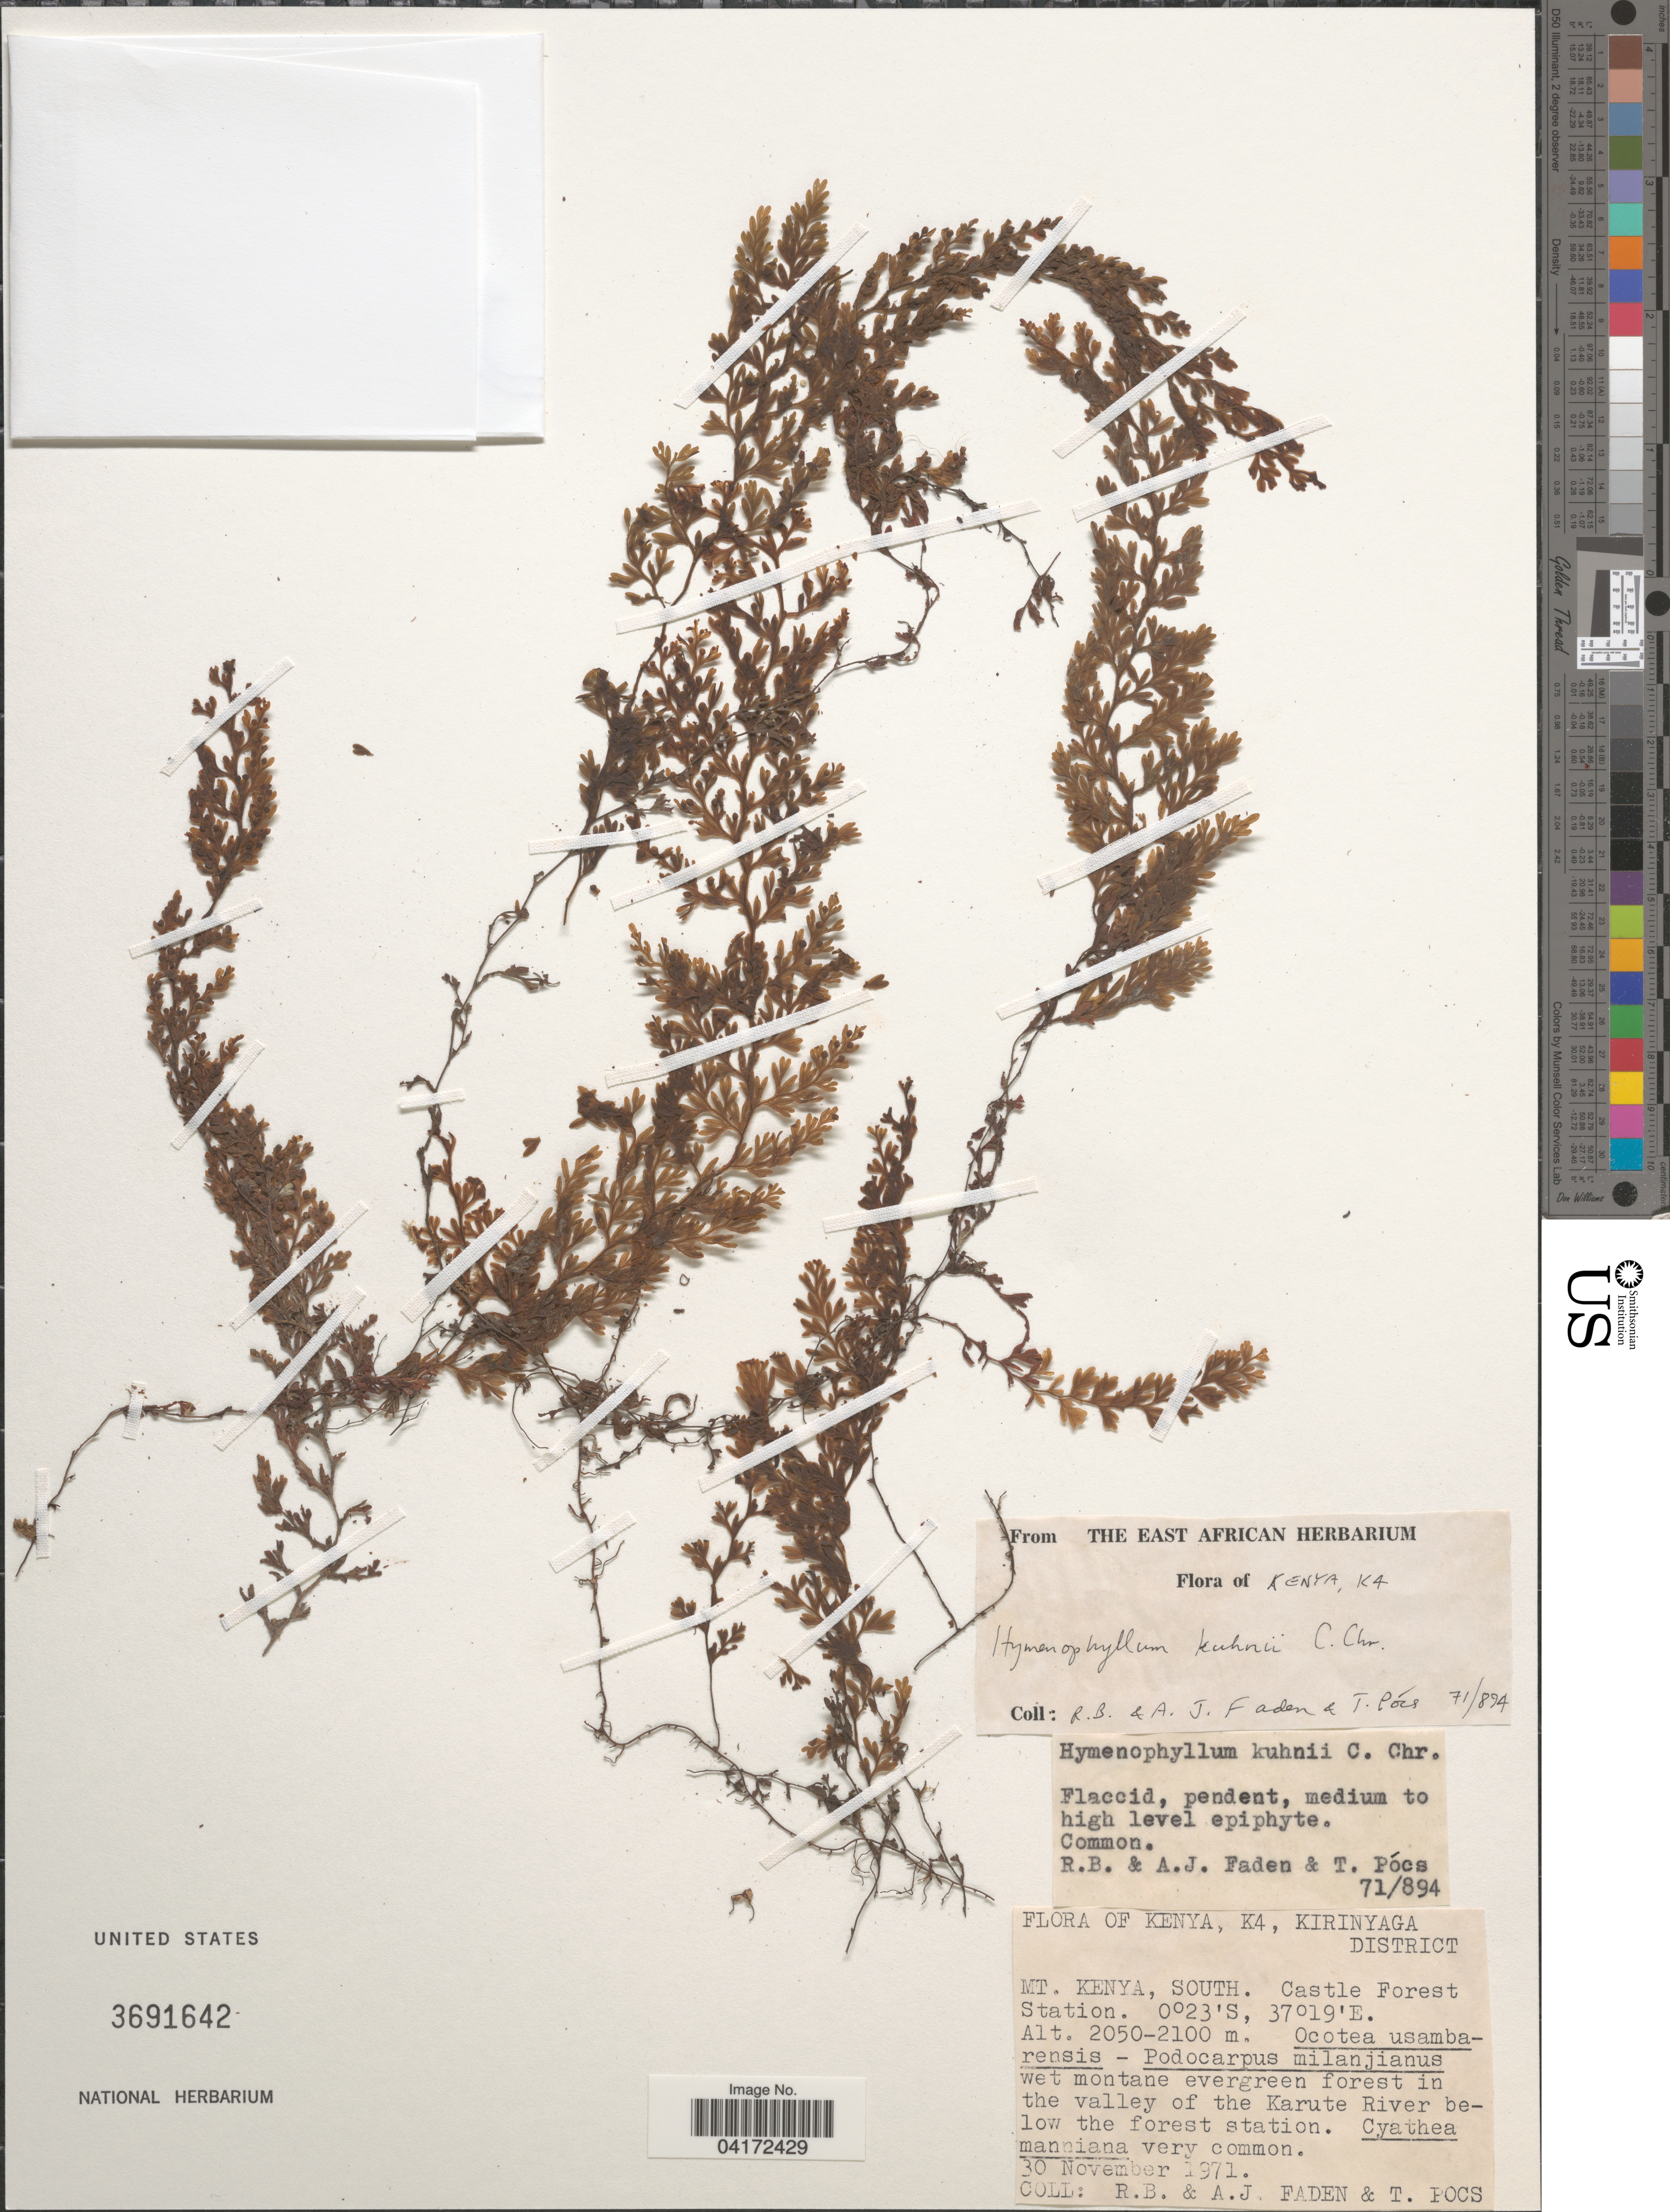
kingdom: Plantae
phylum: Tracheophyta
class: Polypodiopsida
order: Hymenophyllales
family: Hymenophyllaceae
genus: Hymenophyllum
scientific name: Hymenophyllum kuhnii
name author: C. Chr.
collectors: R. B. Faden, A. J. Faden & T. Pocs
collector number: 71/894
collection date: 1971-11-30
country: Kenya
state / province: Kirinyaga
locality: K4, Kirinyaga District. Mt. Kenya, South. Castle Forest Station.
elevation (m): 2050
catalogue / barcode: US 3691642